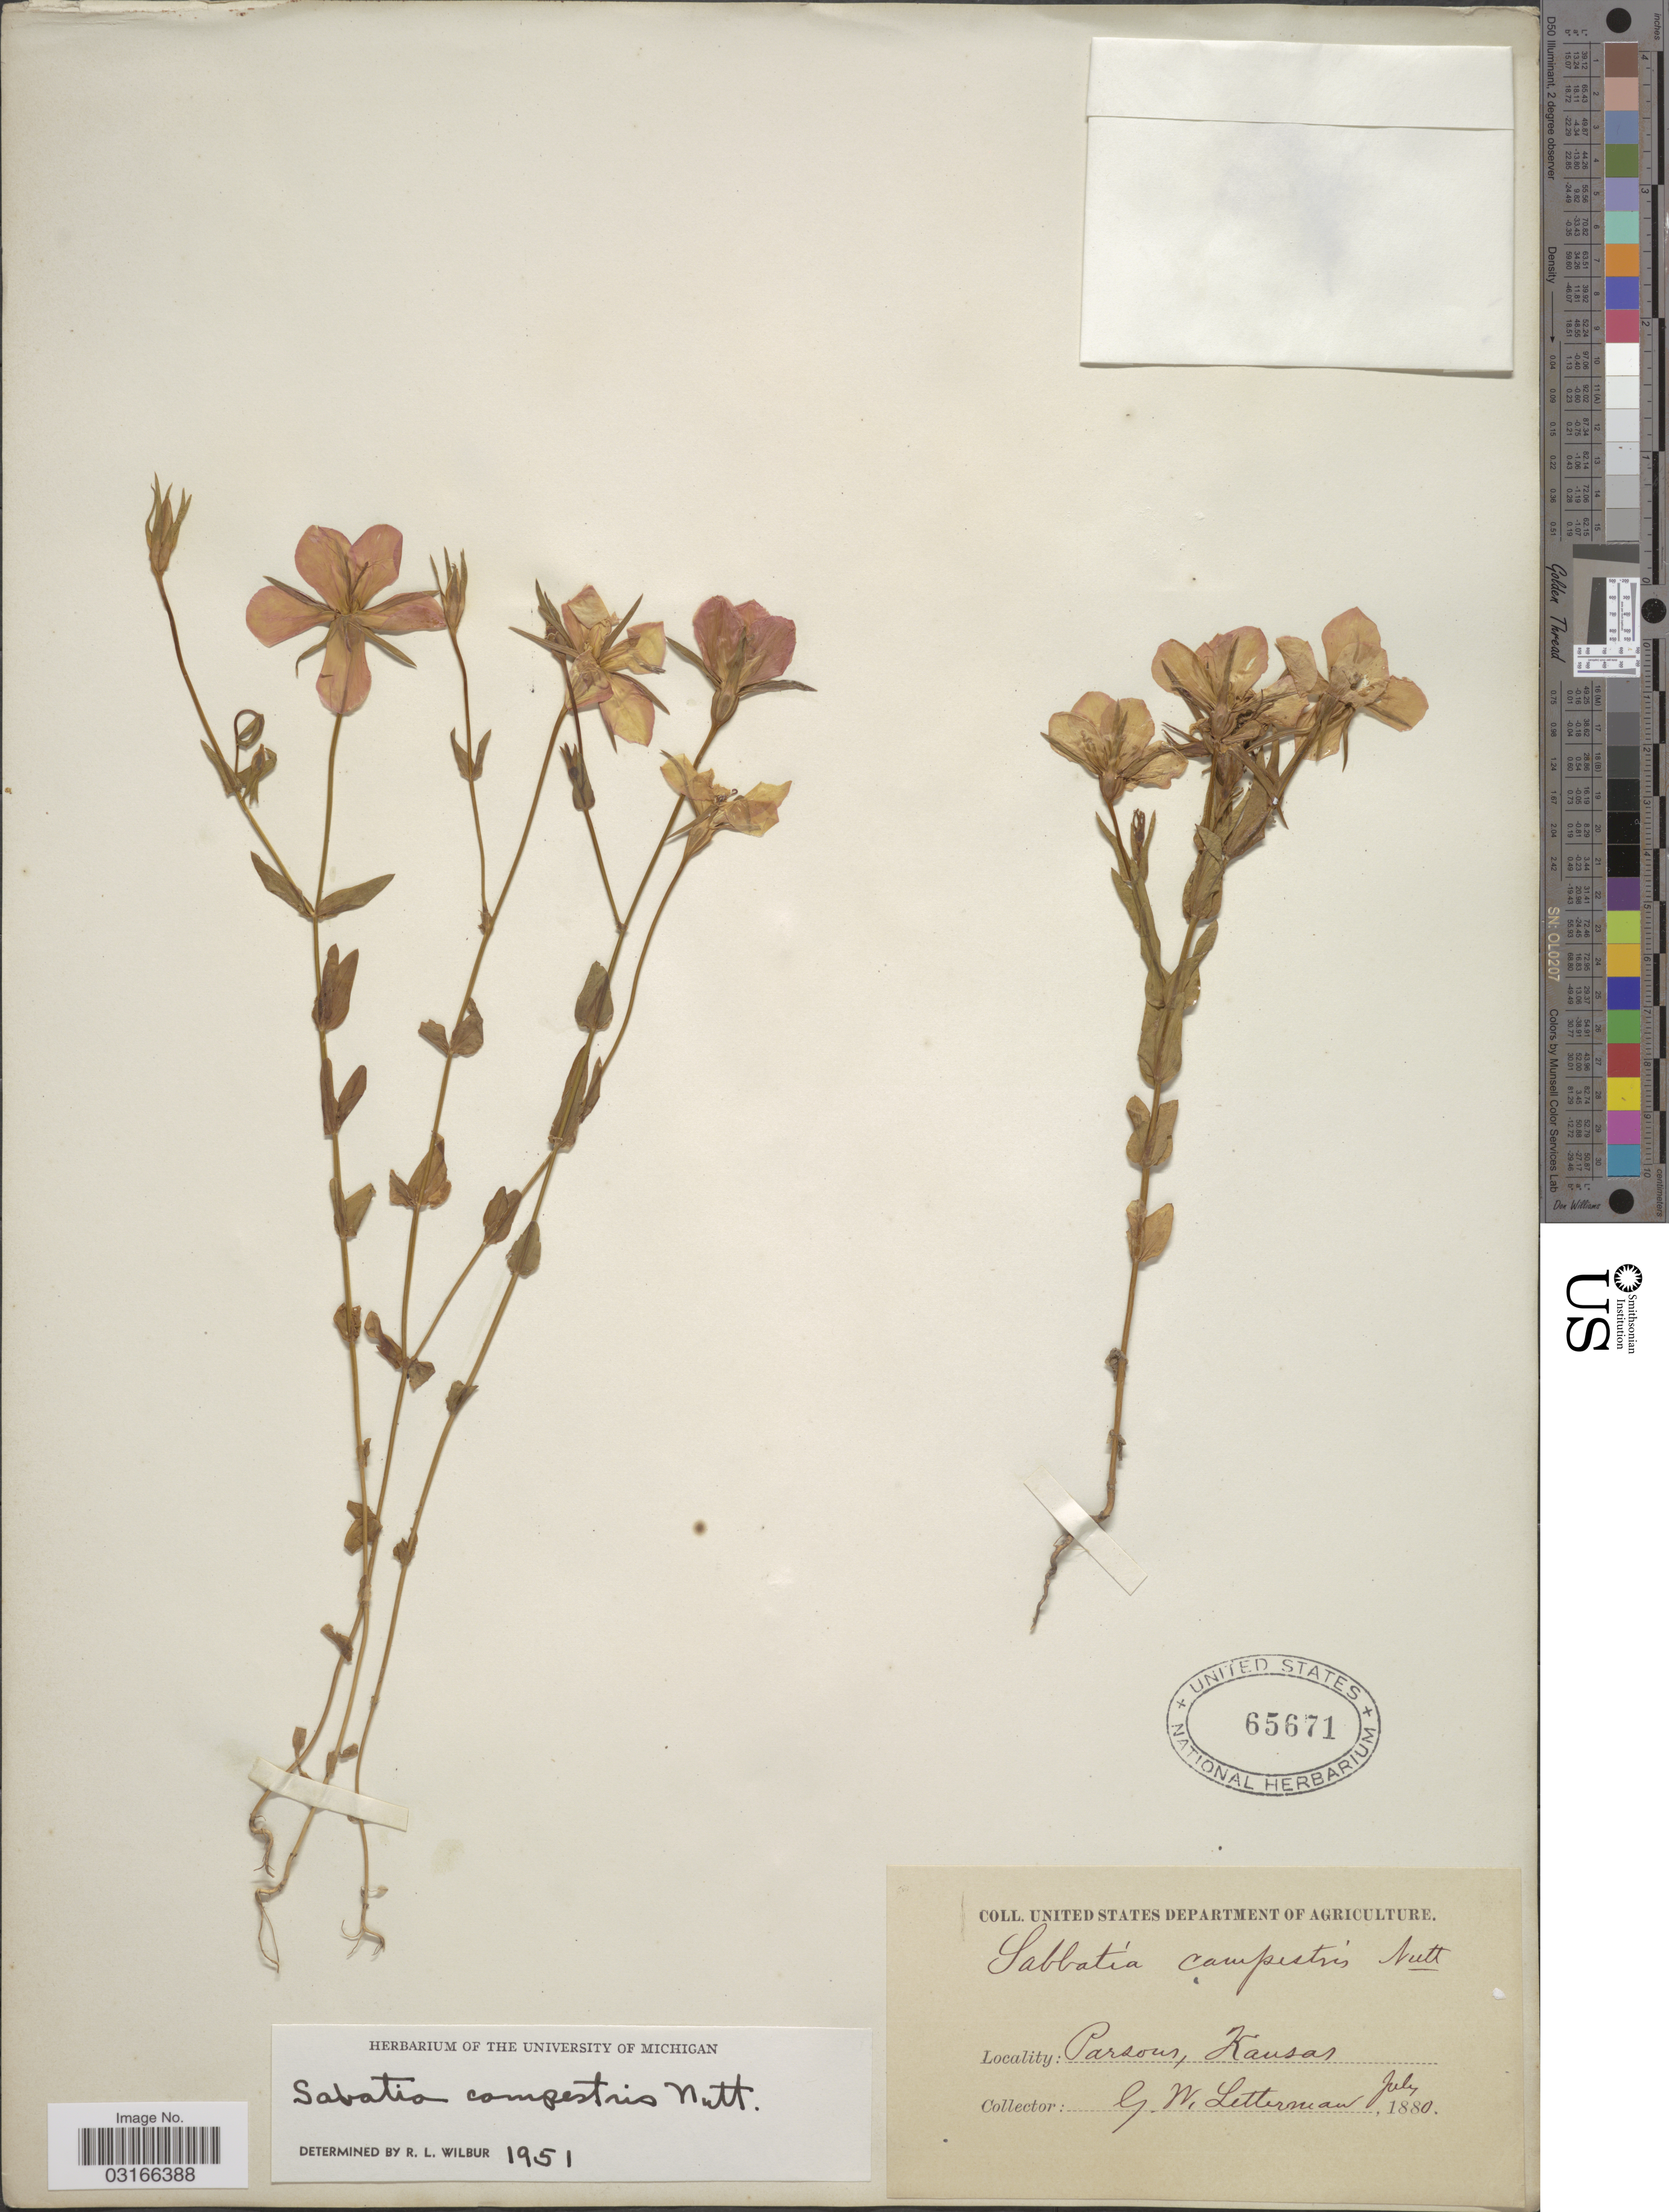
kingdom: Plantae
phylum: Tracheophyta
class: Magnoliopsida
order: Gentianales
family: Gentianaceae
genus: Sabatia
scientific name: Sabatia campestris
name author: Nutt.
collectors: G. W. Letterman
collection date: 1880-07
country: United States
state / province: Kansas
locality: Parsons.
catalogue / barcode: US 65671